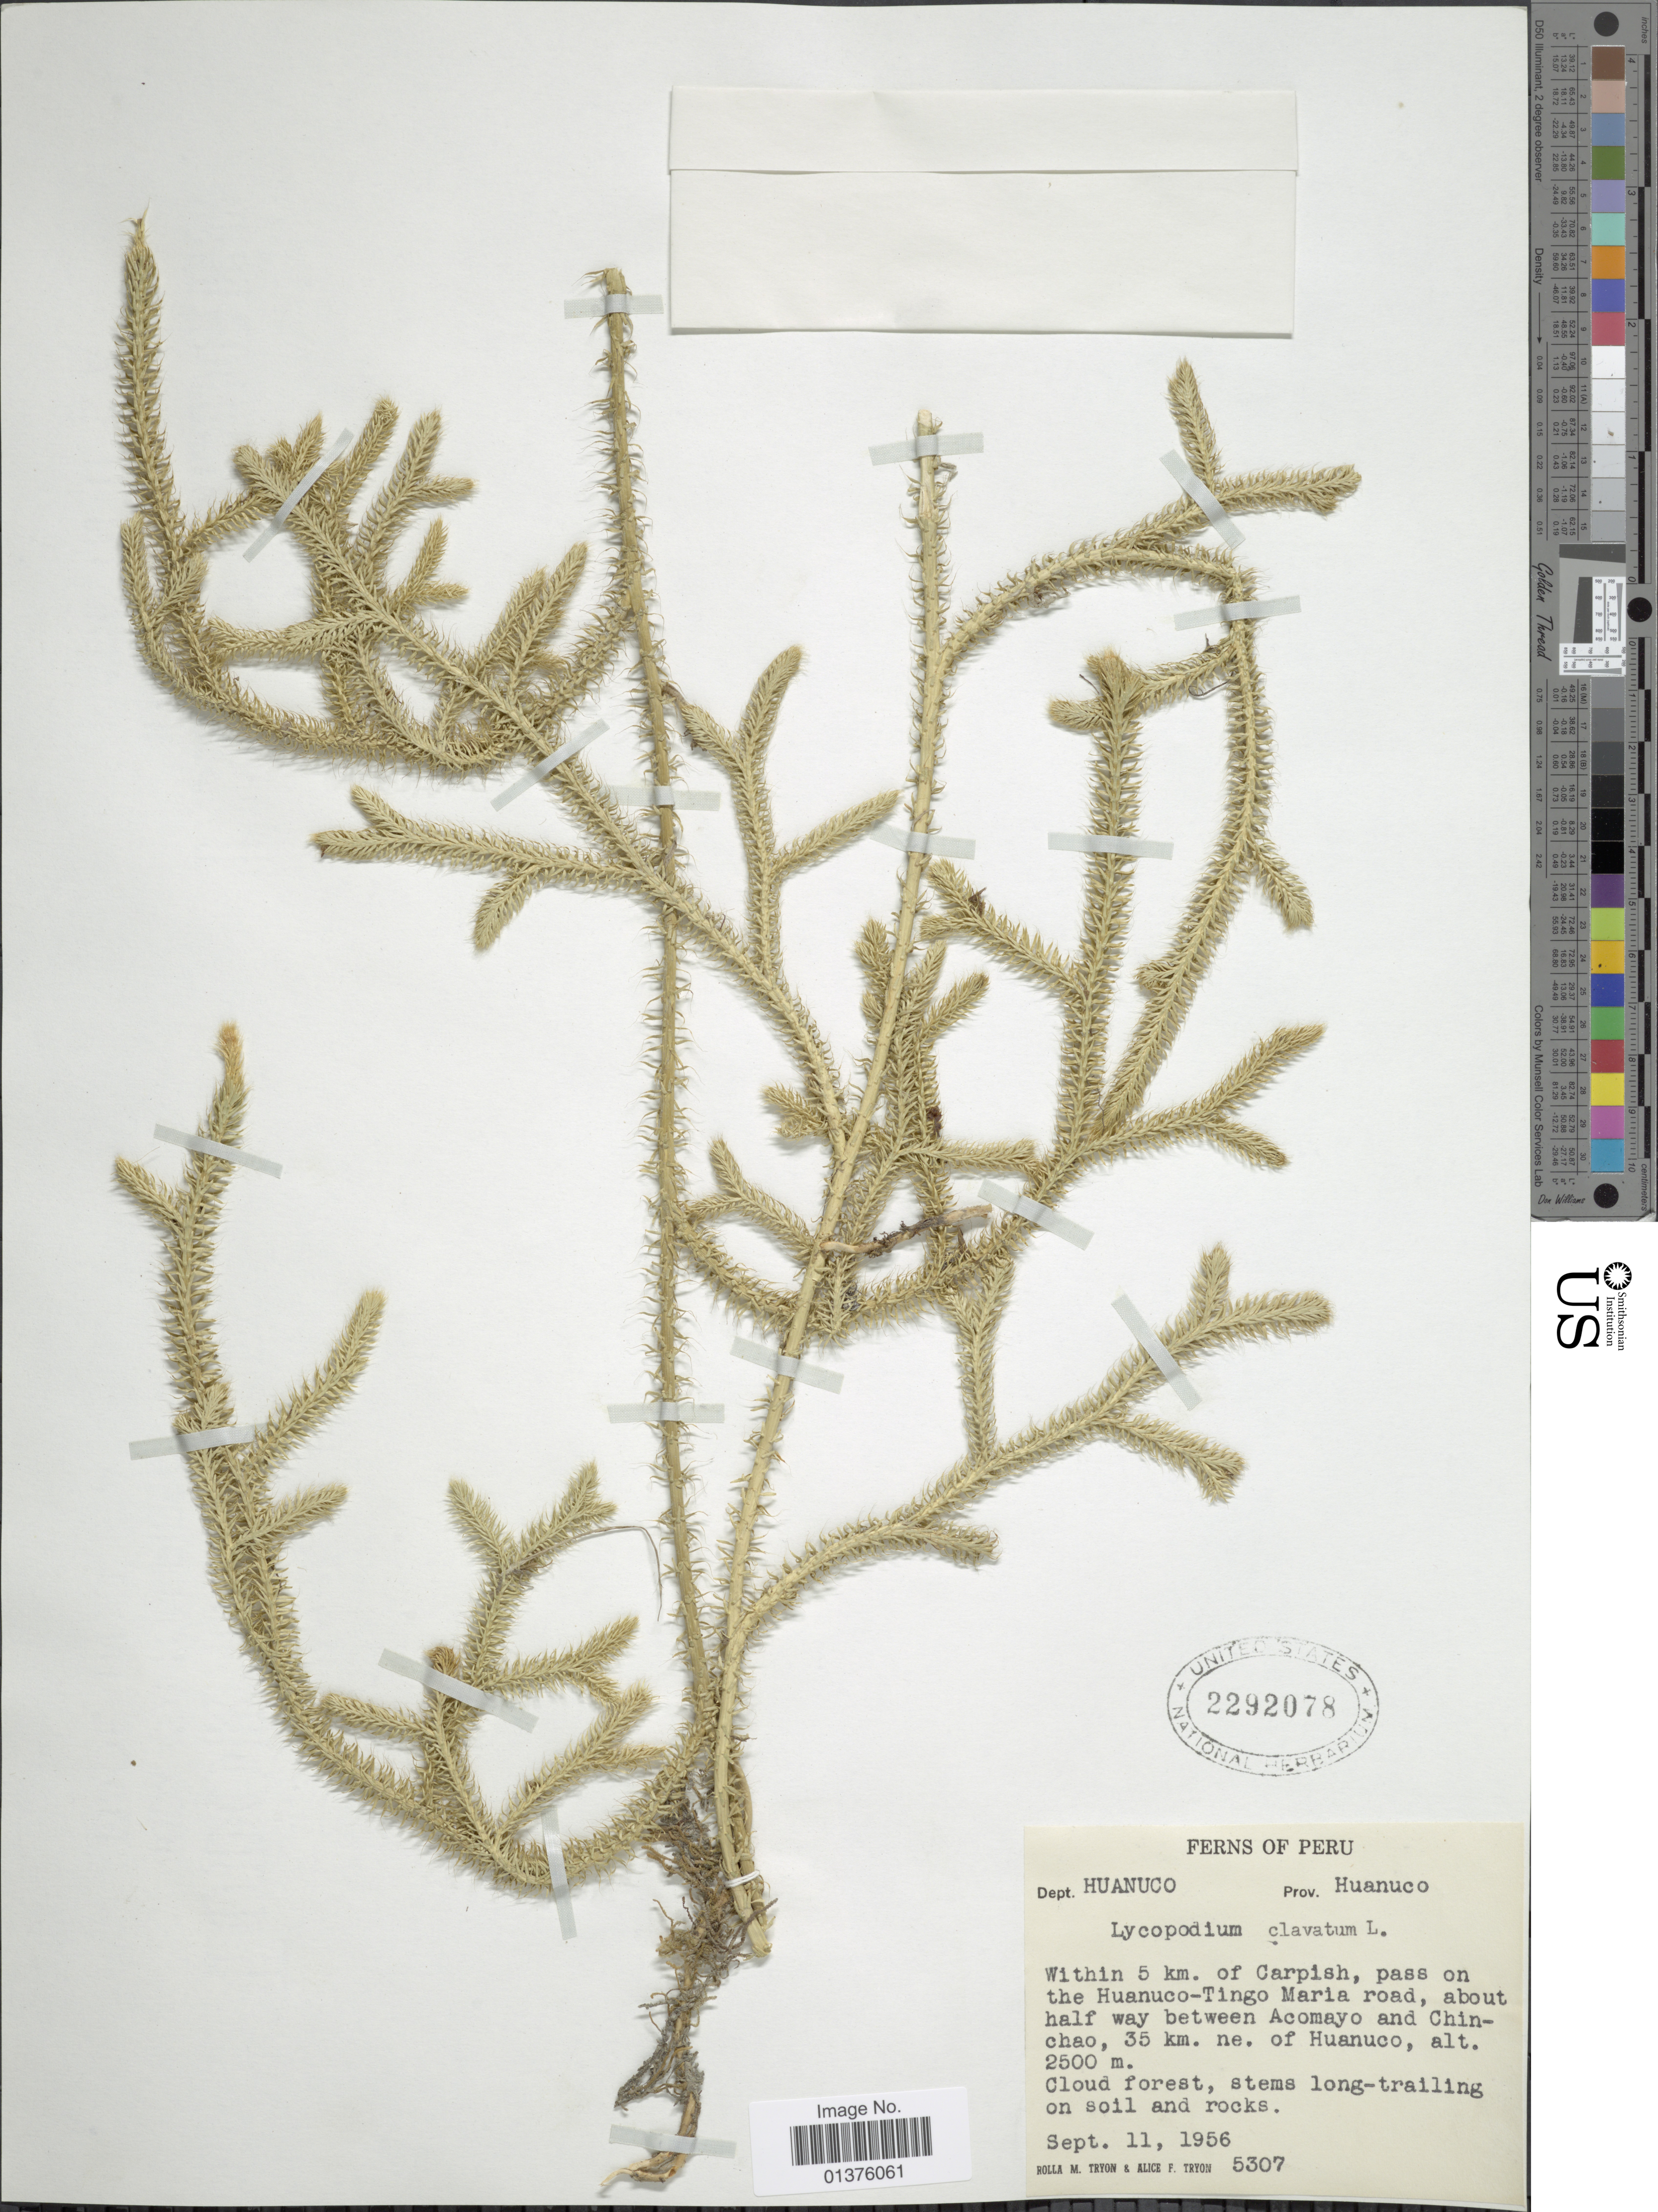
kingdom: Plantae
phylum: Tracheophyta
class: Lycopodiopsida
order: Lycopodiales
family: Lycopodiaceae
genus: Lycopodium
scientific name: Lycopodium clavatum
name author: L.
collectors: R. M. Tryon & A. F. Tryon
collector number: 5307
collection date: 1956-09-11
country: Peru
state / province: Huánuco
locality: Within 5km. of Carpish, pass on the Huanuco-Tingo Maria Road, about half way between Acomayo and Chinchao, 35km ne of Huancuco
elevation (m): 2500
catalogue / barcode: US 2292078